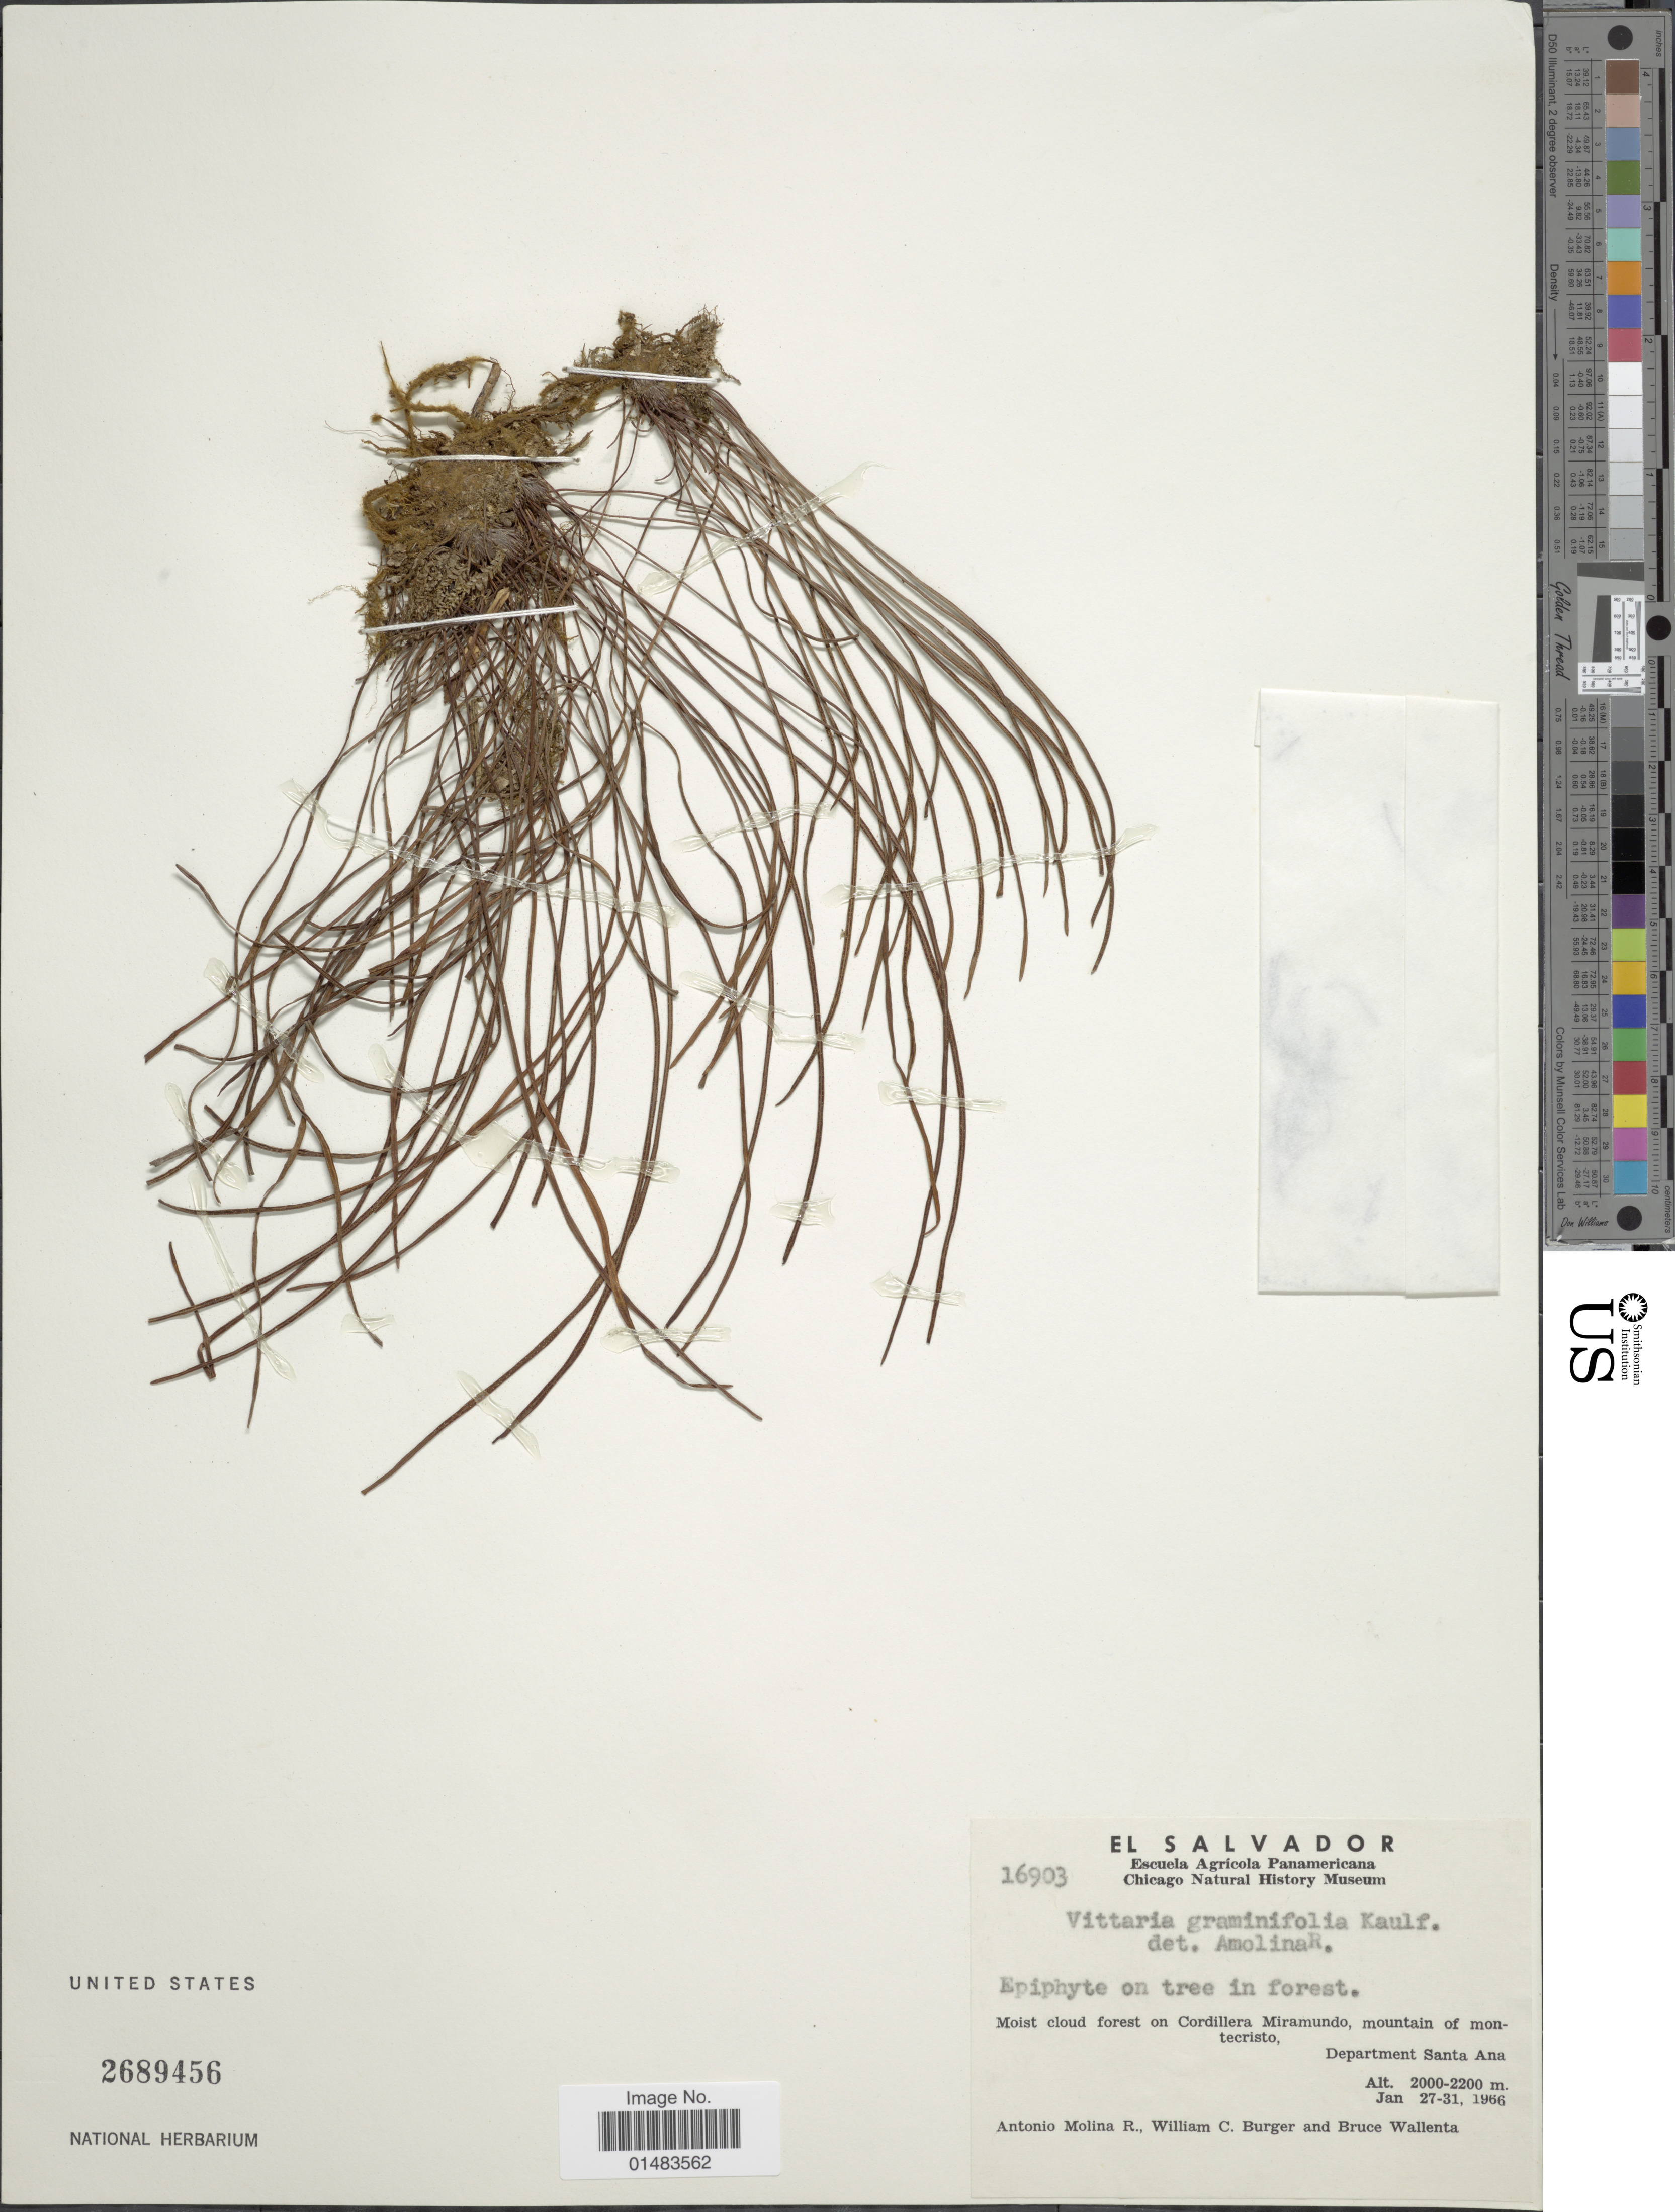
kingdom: Plantae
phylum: Tracheophyta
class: Polypodiopsida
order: Polypodiales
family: Pteridaceae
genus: Vittaria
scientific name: Vittaria graminifolia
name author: Kaulf.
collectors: A. Molina R., W. Burger & B. Wallenta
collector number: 16903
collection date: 1966-01-27/1966-01-31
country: El Salvador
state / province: Santa Ana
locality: Epiphyte on tree in forest, moist cloud forest on Cordillera Miramundo, mountain of montecristo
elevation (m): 2000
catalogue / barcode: US 2689456